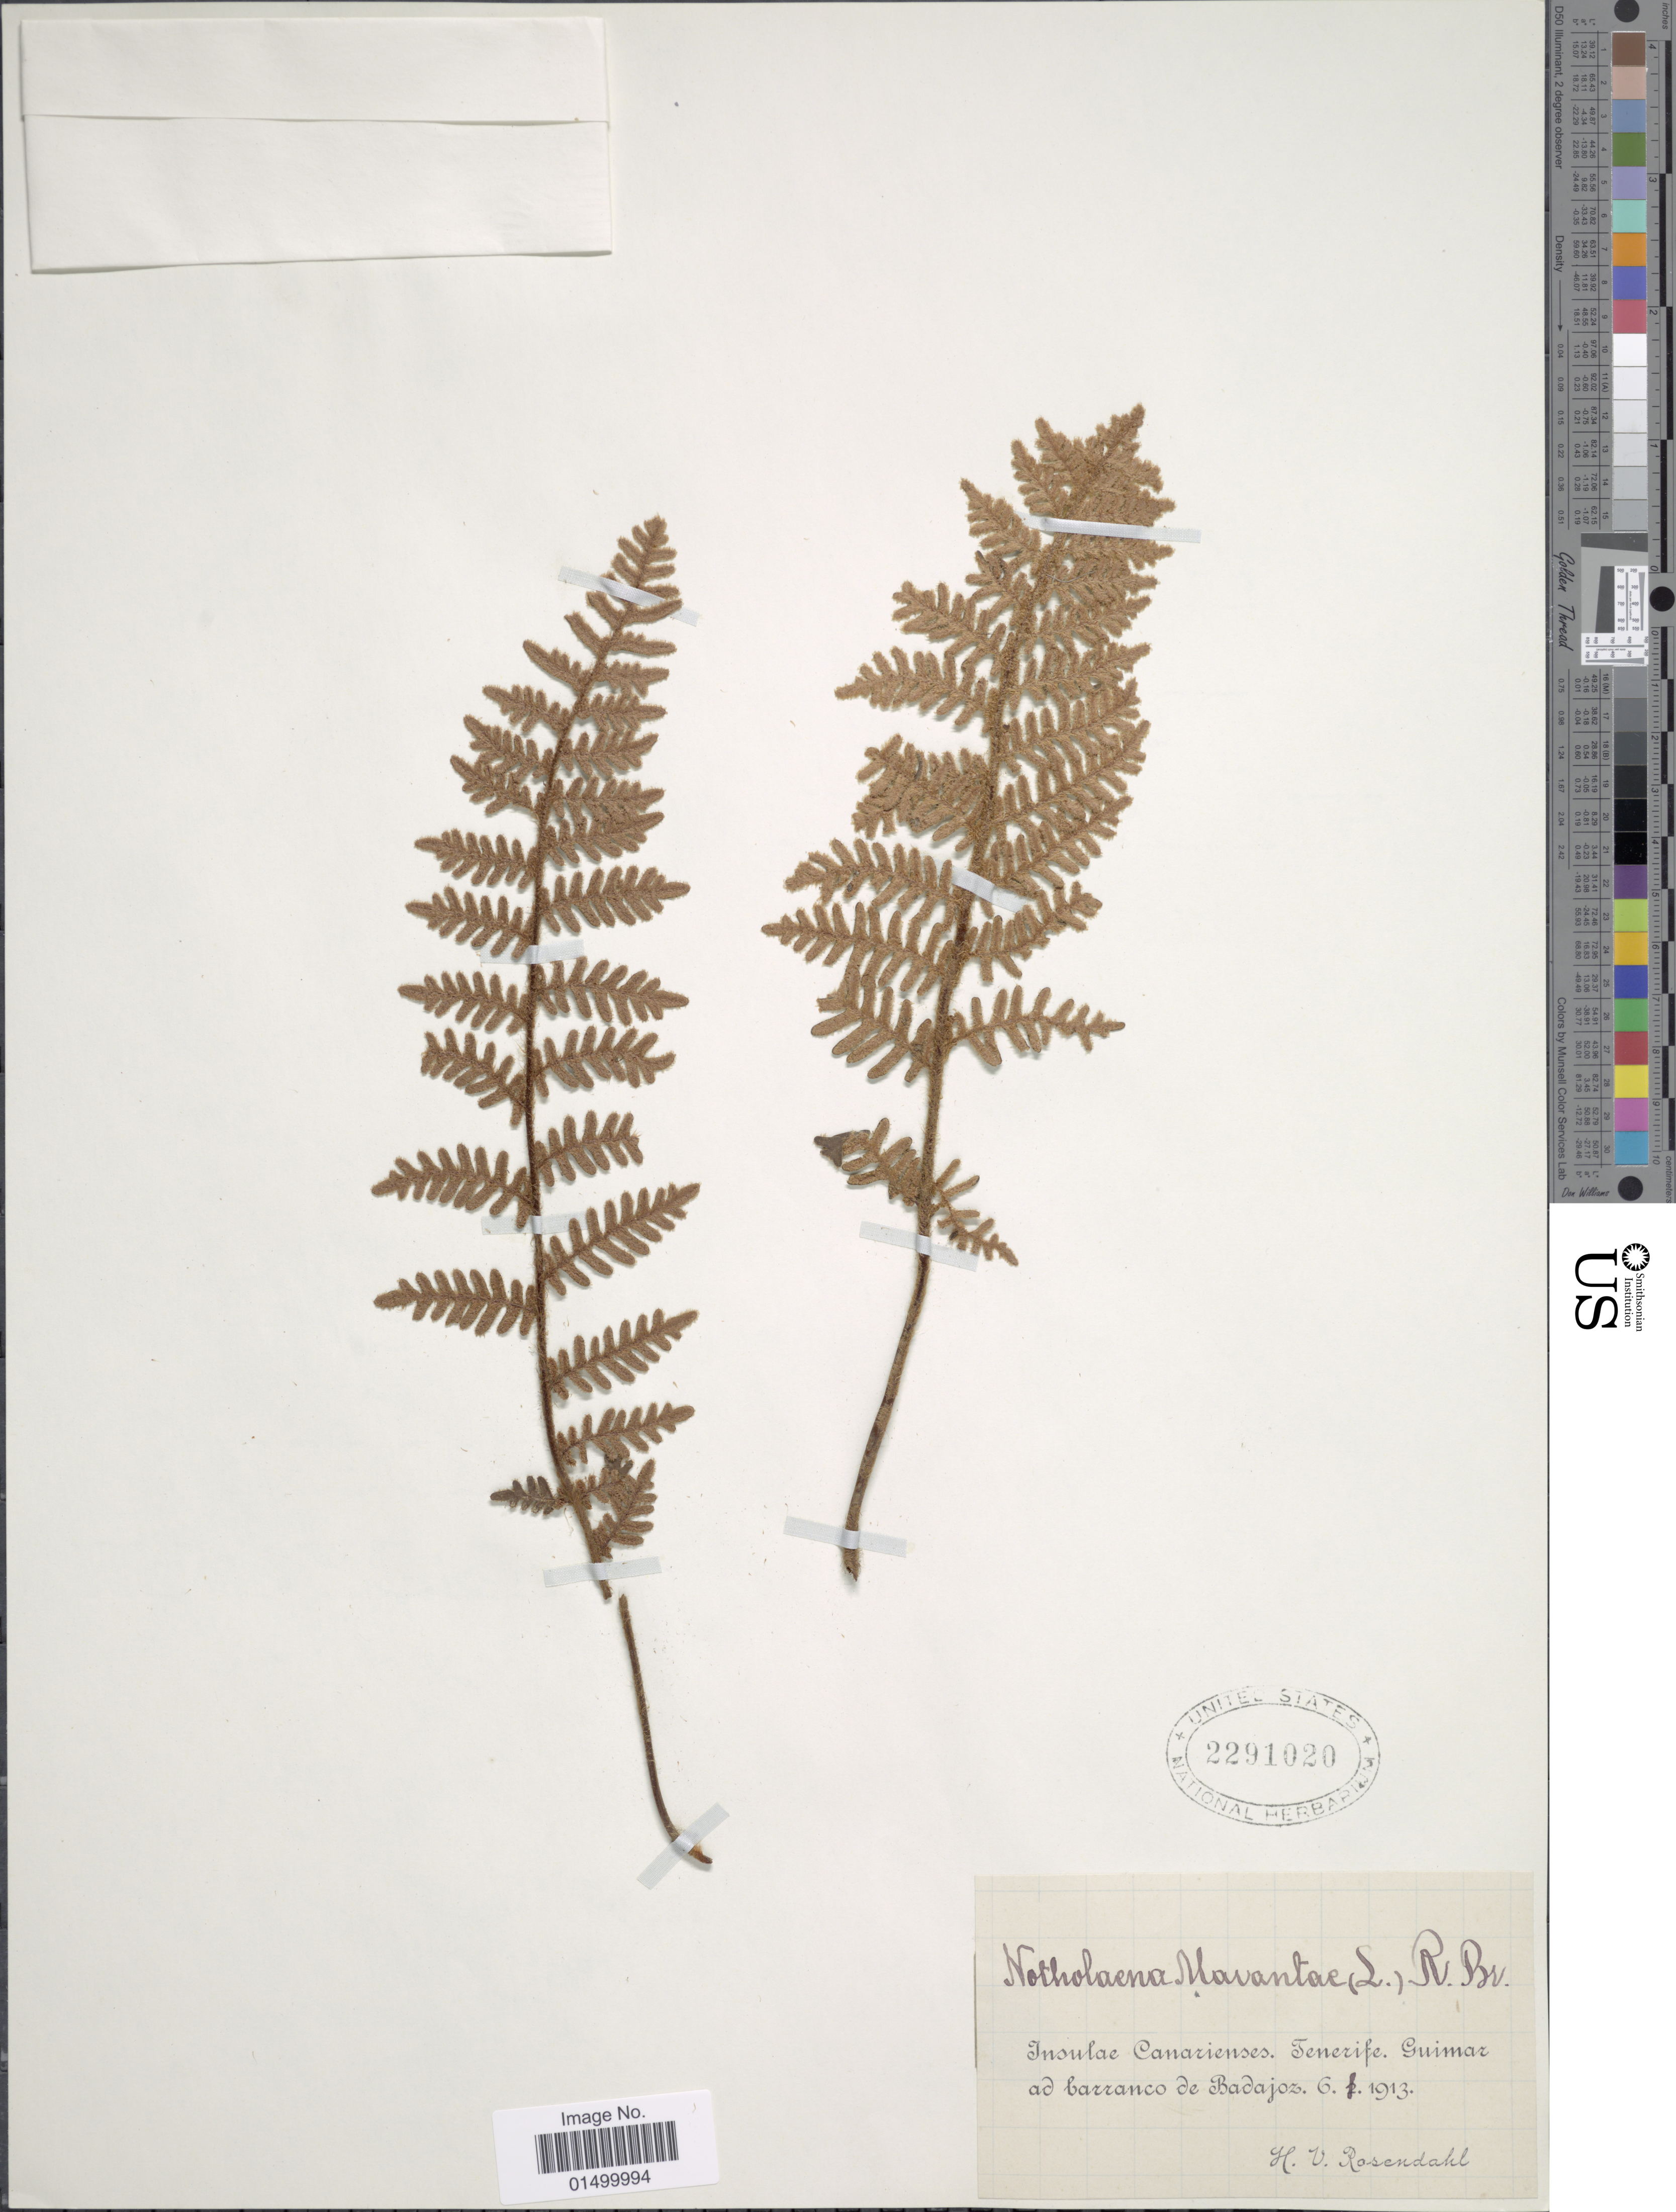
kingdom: Plantae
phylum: Tracheophyta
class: Polypodiopsida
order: Polypodiales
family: Pteridaceae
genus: Cheilanthes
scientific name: Cheilanthes marantae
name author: Domin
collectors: H. V. Rosendahl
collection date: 1913-01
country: Spain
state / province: Canarias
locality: Ternerife. Guimar ad barranco de Badajoz.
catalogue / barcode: US 2291020